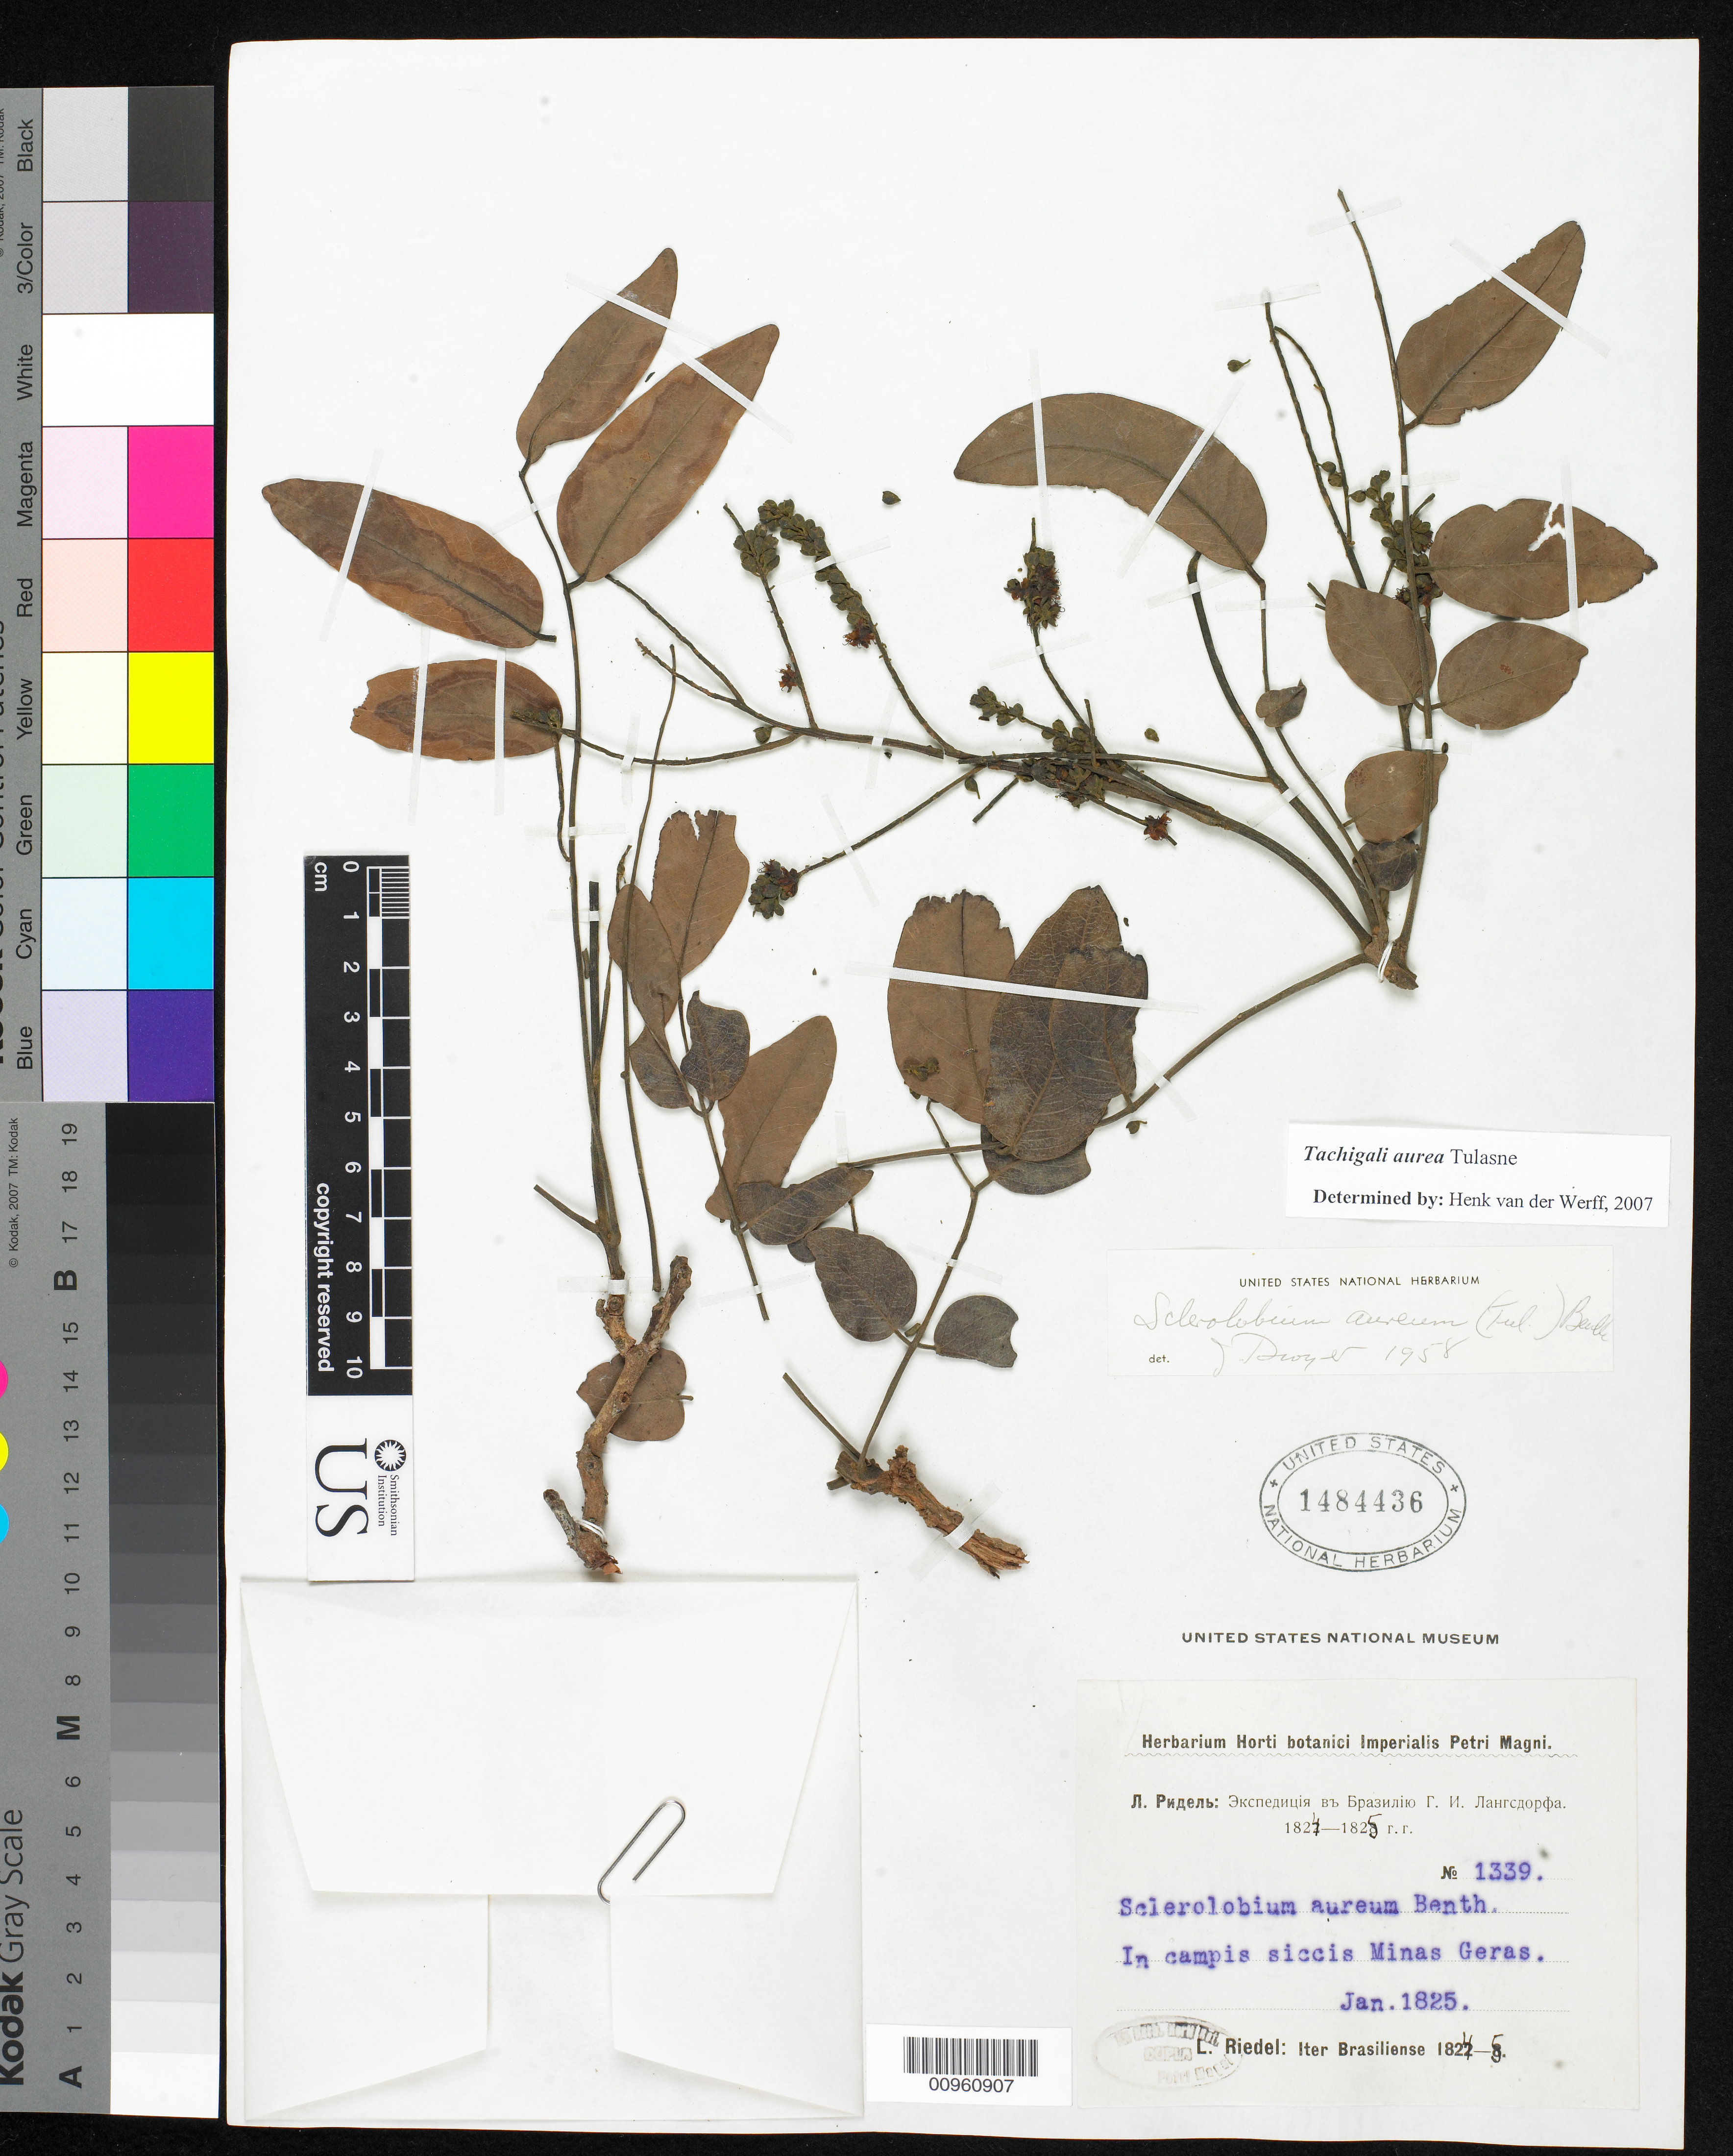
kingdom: Plantae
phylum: Tracheophyta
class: Magnoliopsida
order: Fabales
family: Fabaceae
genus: Tachigali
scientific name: Tachigali aurea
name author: Tul.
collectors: L. Riedel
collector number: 1339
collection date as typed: Jan 1825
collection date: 1825-01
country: Brazil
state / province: Minas Gerais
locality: In campis siccis Minas Geras (label in Greek)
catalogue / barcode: US 1484436